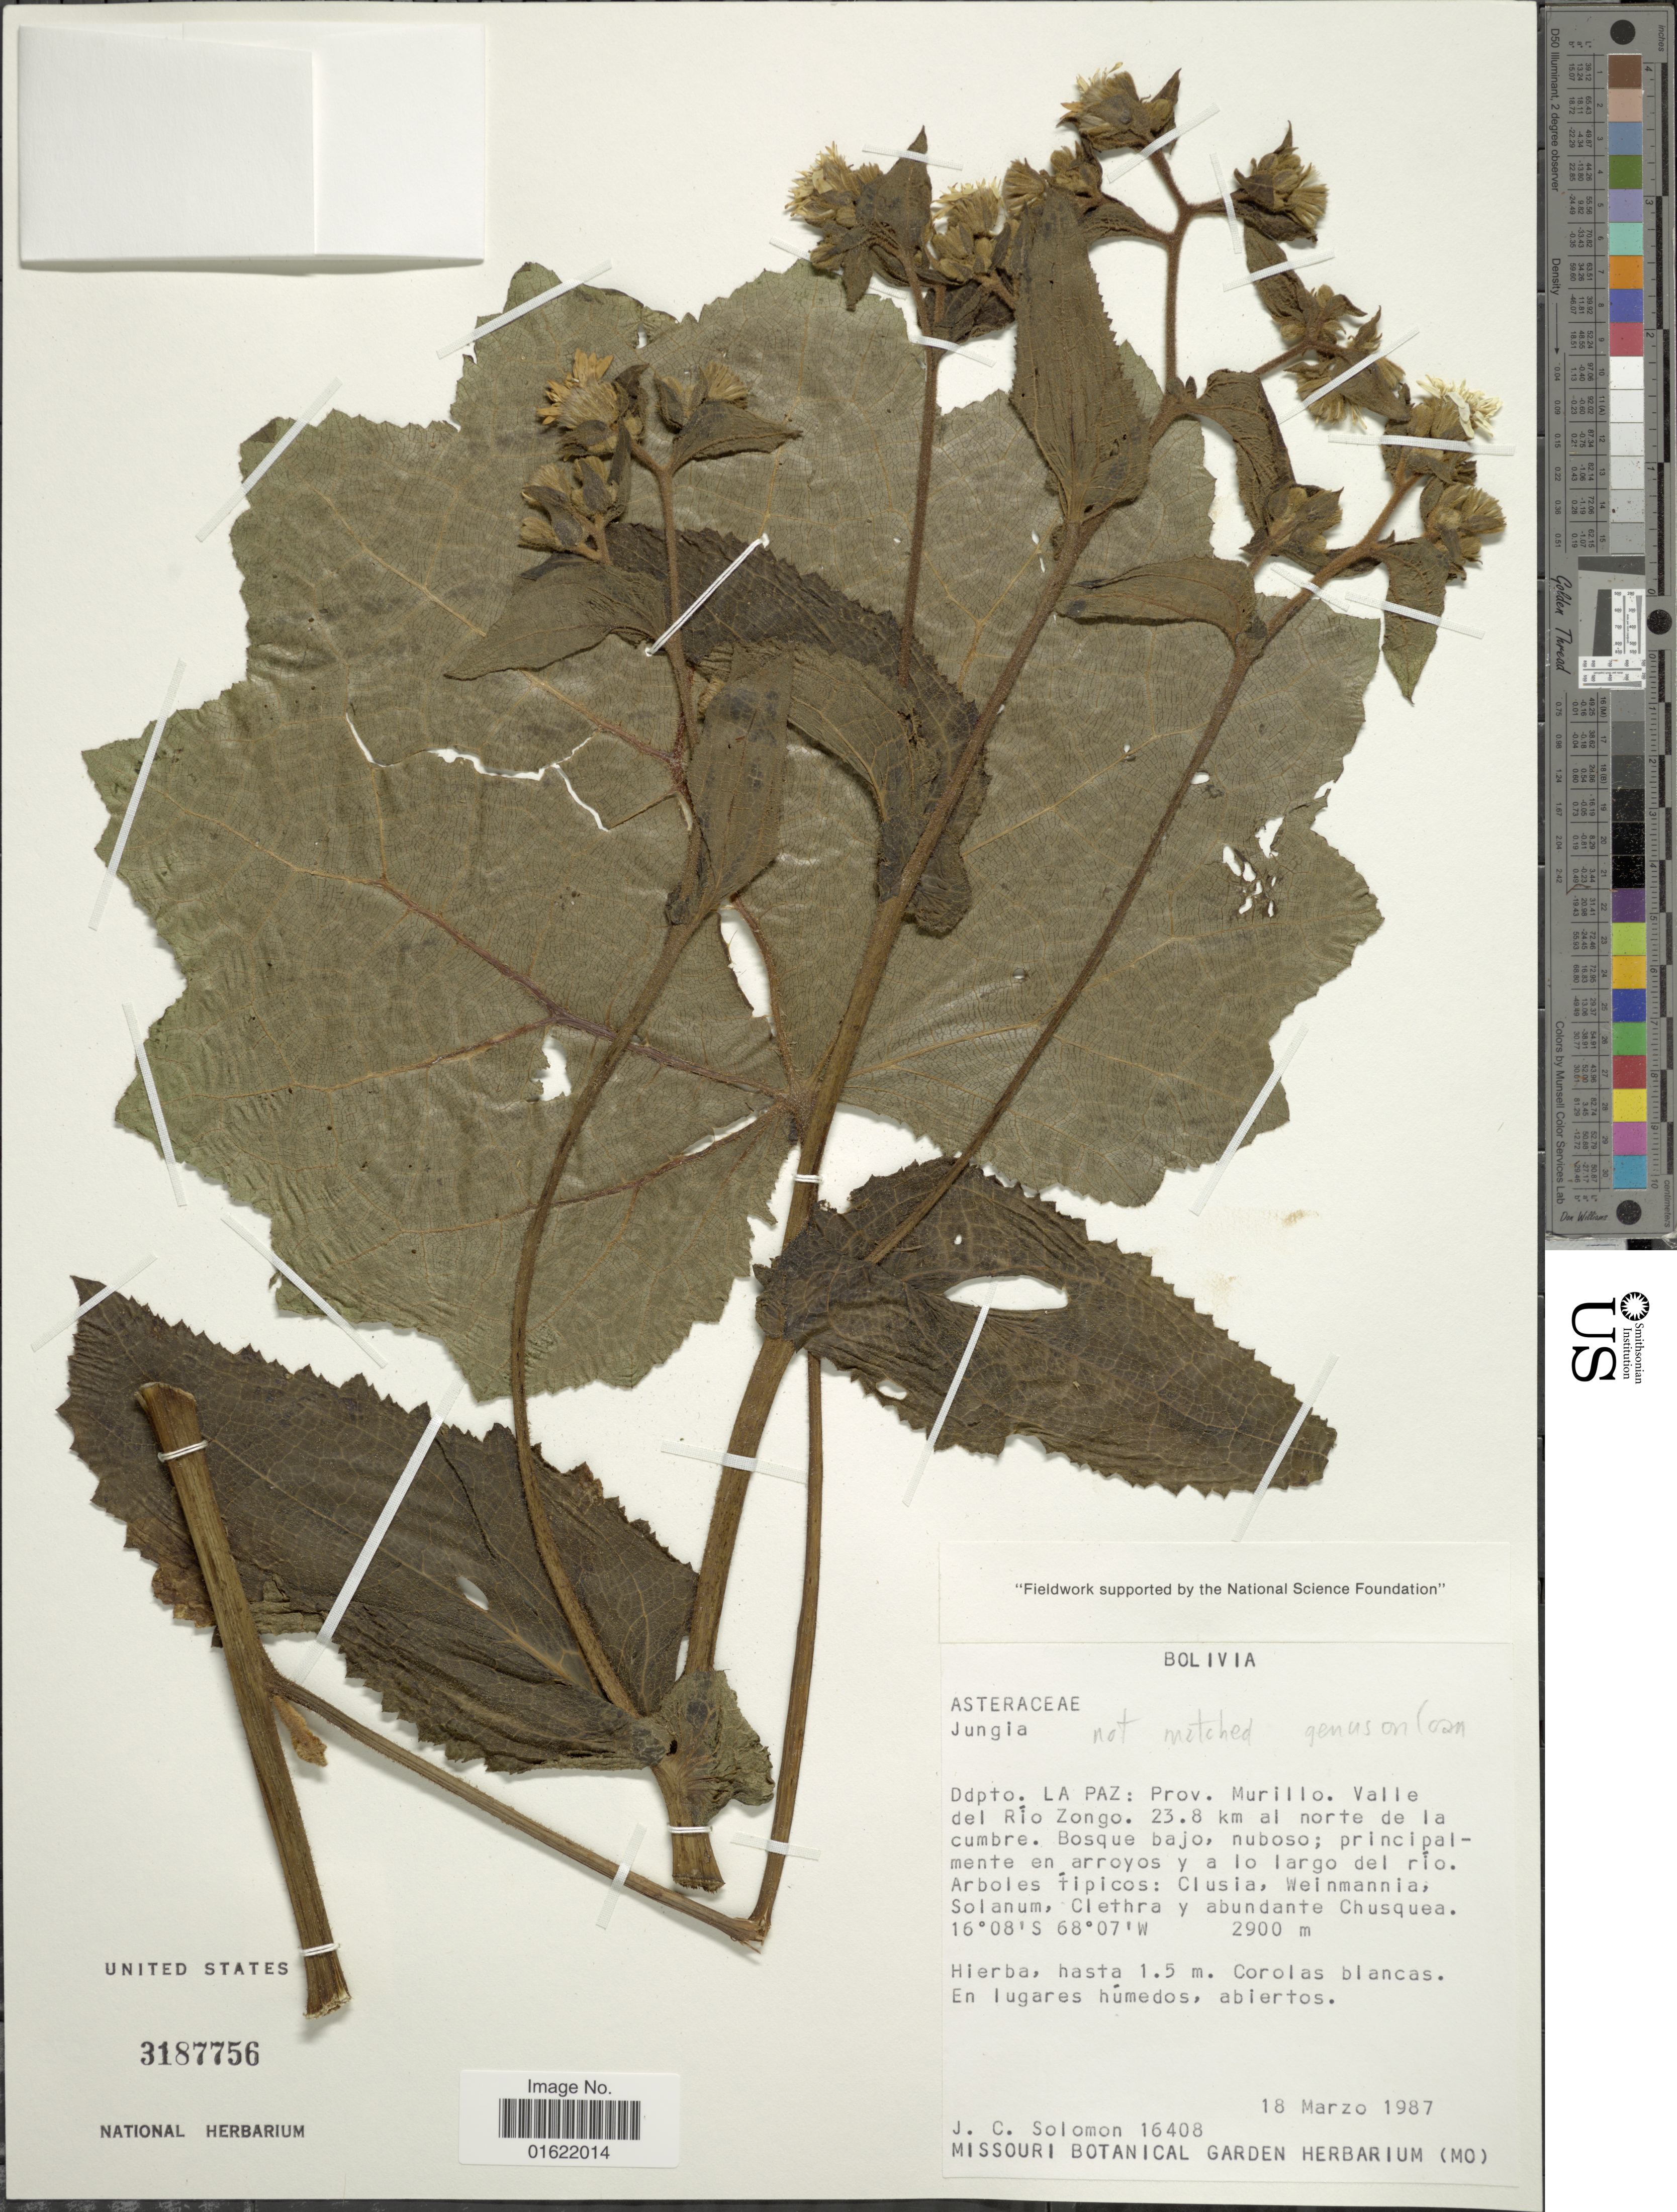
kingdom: Plantae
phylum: Tracheophyta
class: Magnoliopsida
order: Asterales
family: Asteraceae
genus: Jungia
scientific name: Jungia sp.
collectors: J. C. Solomon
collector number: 16408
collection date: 1987-03-18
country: Bolivia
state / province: La Paz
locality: Prov. Murrilo. Valle del Rio Zongo, 23.8 km al norte de la cumbre. Bosque bajo, nuboso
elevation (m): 2900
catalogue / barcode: US 3187756